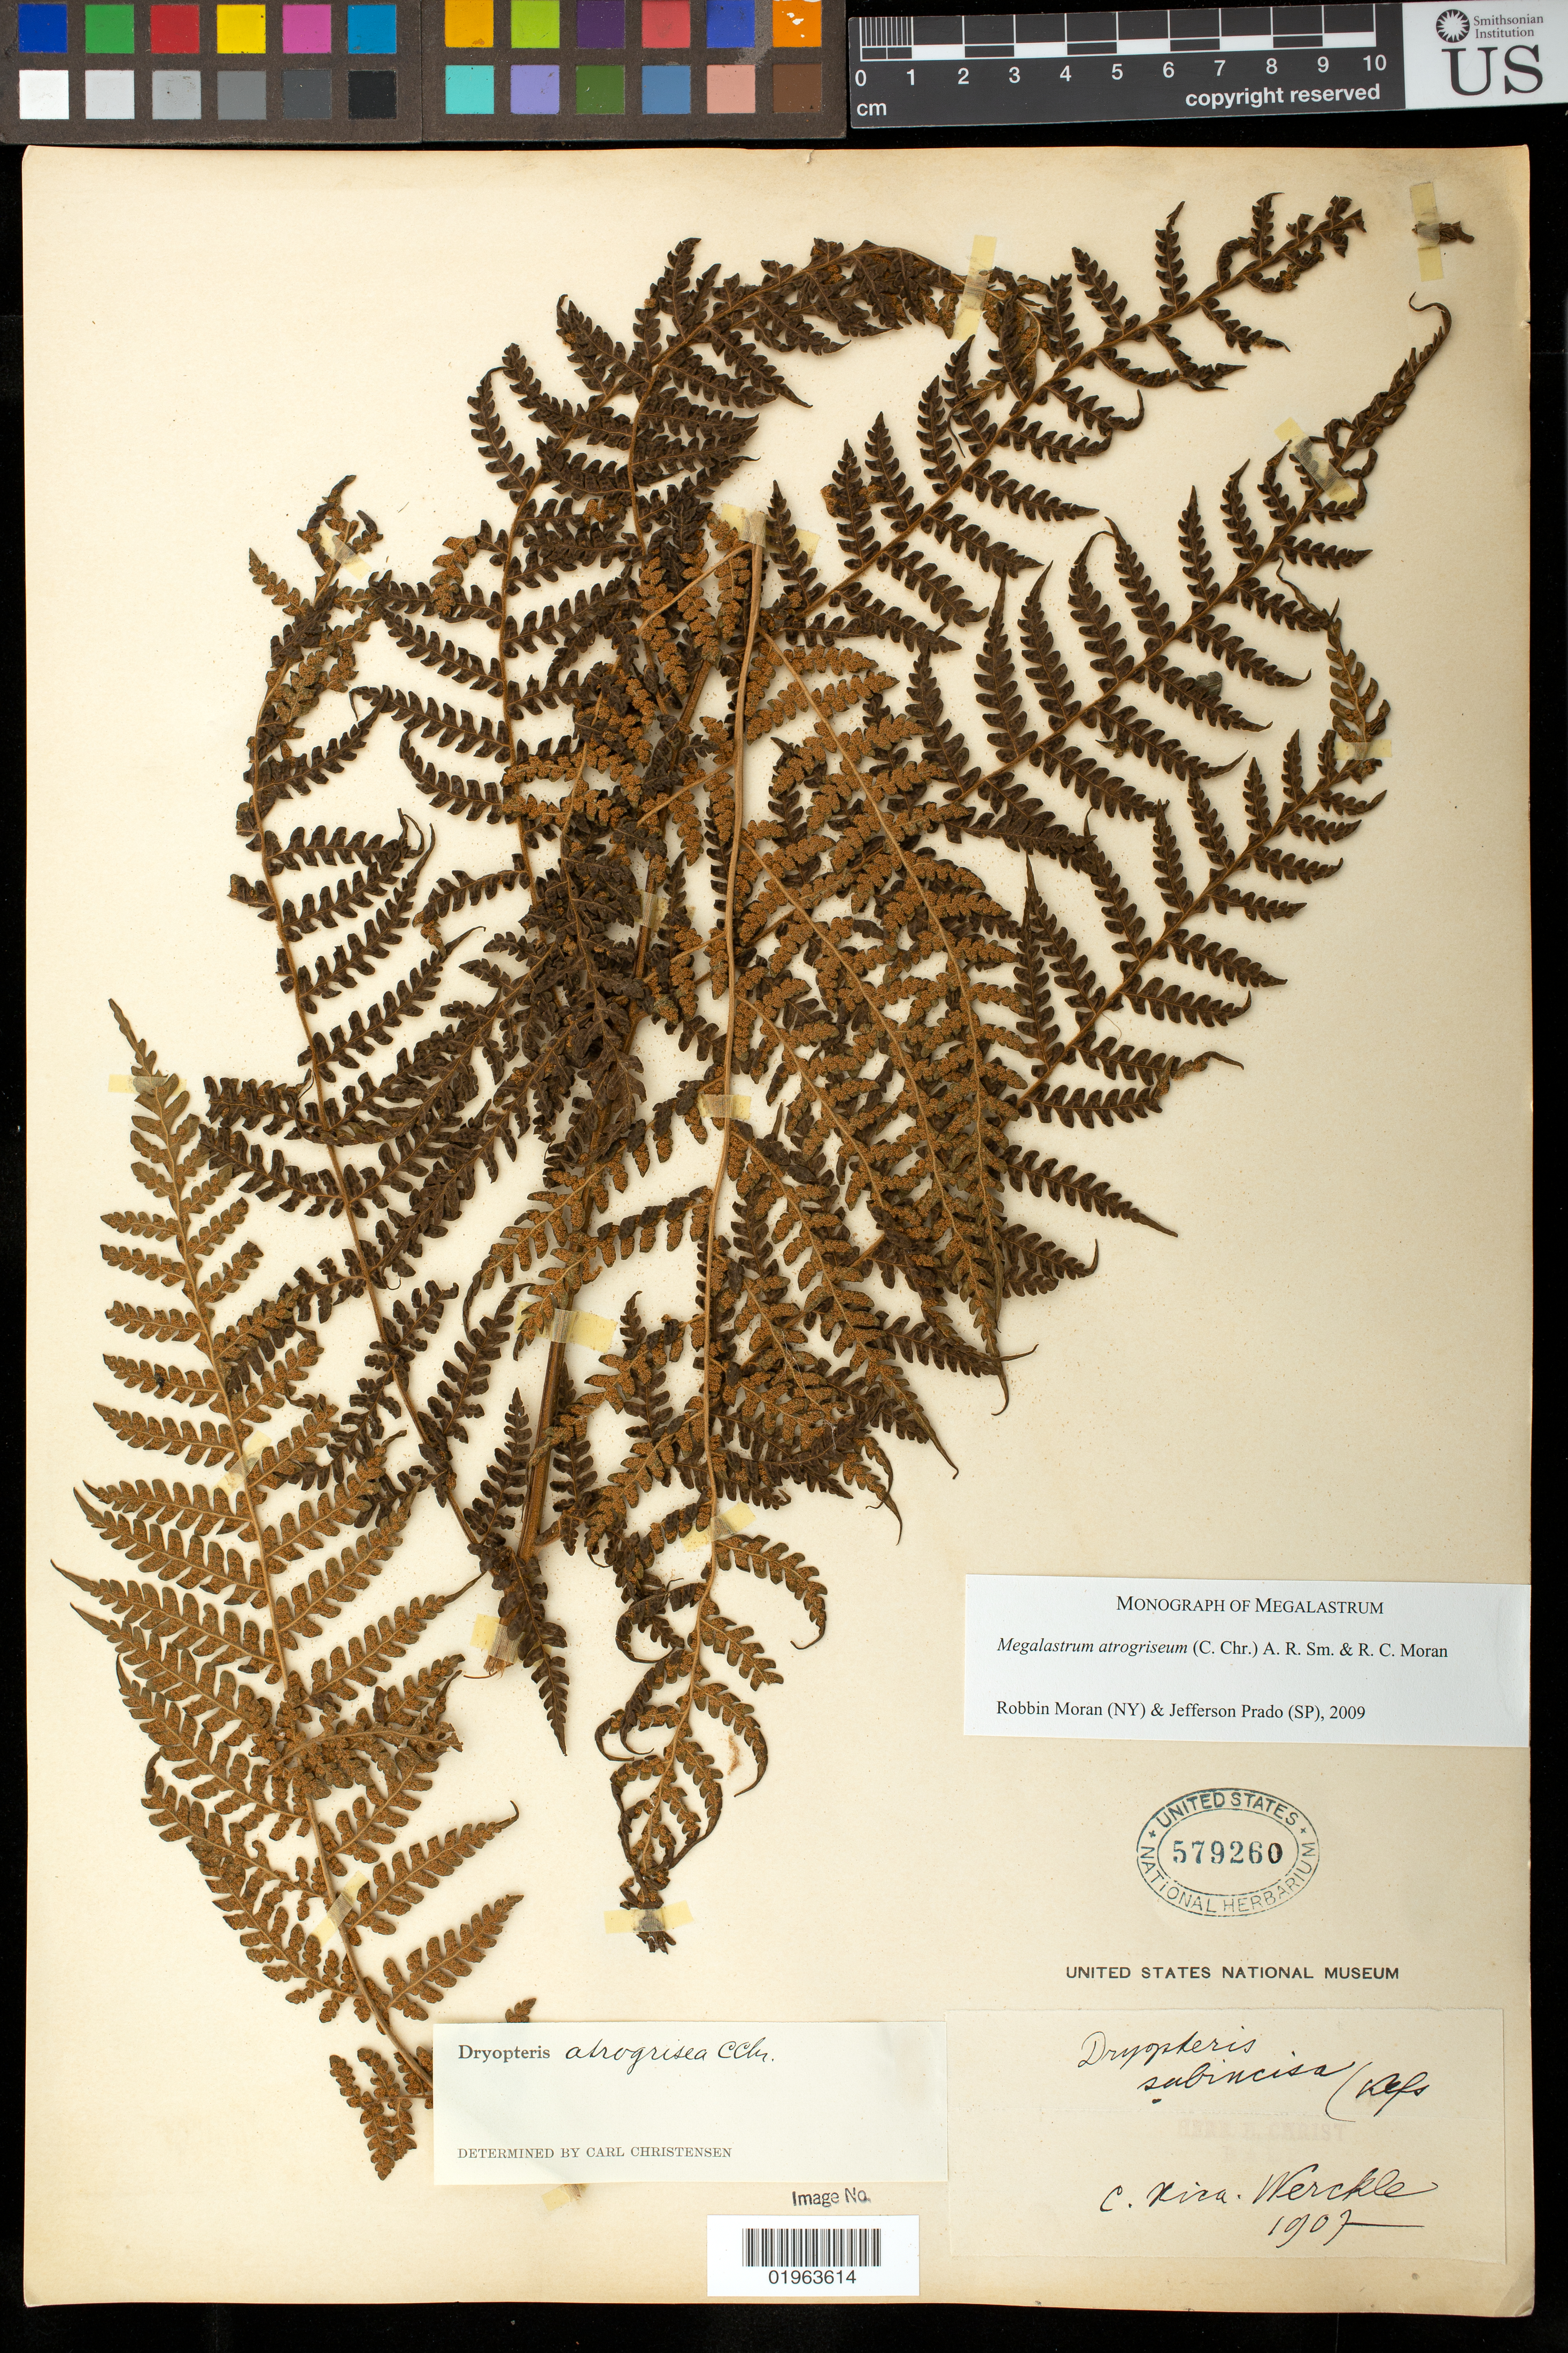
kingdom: Plantae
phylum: Tracheophyta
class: Polypodiopsida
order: Polypodiales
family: Dryopteridaceae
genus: Megalastrum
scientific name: Megalastrum atrogriseum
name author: (C. Chr.) A.R. Sm. & R.C. Moran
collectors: Werckle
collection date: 1907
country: Costa Rica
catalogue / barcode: US 579260